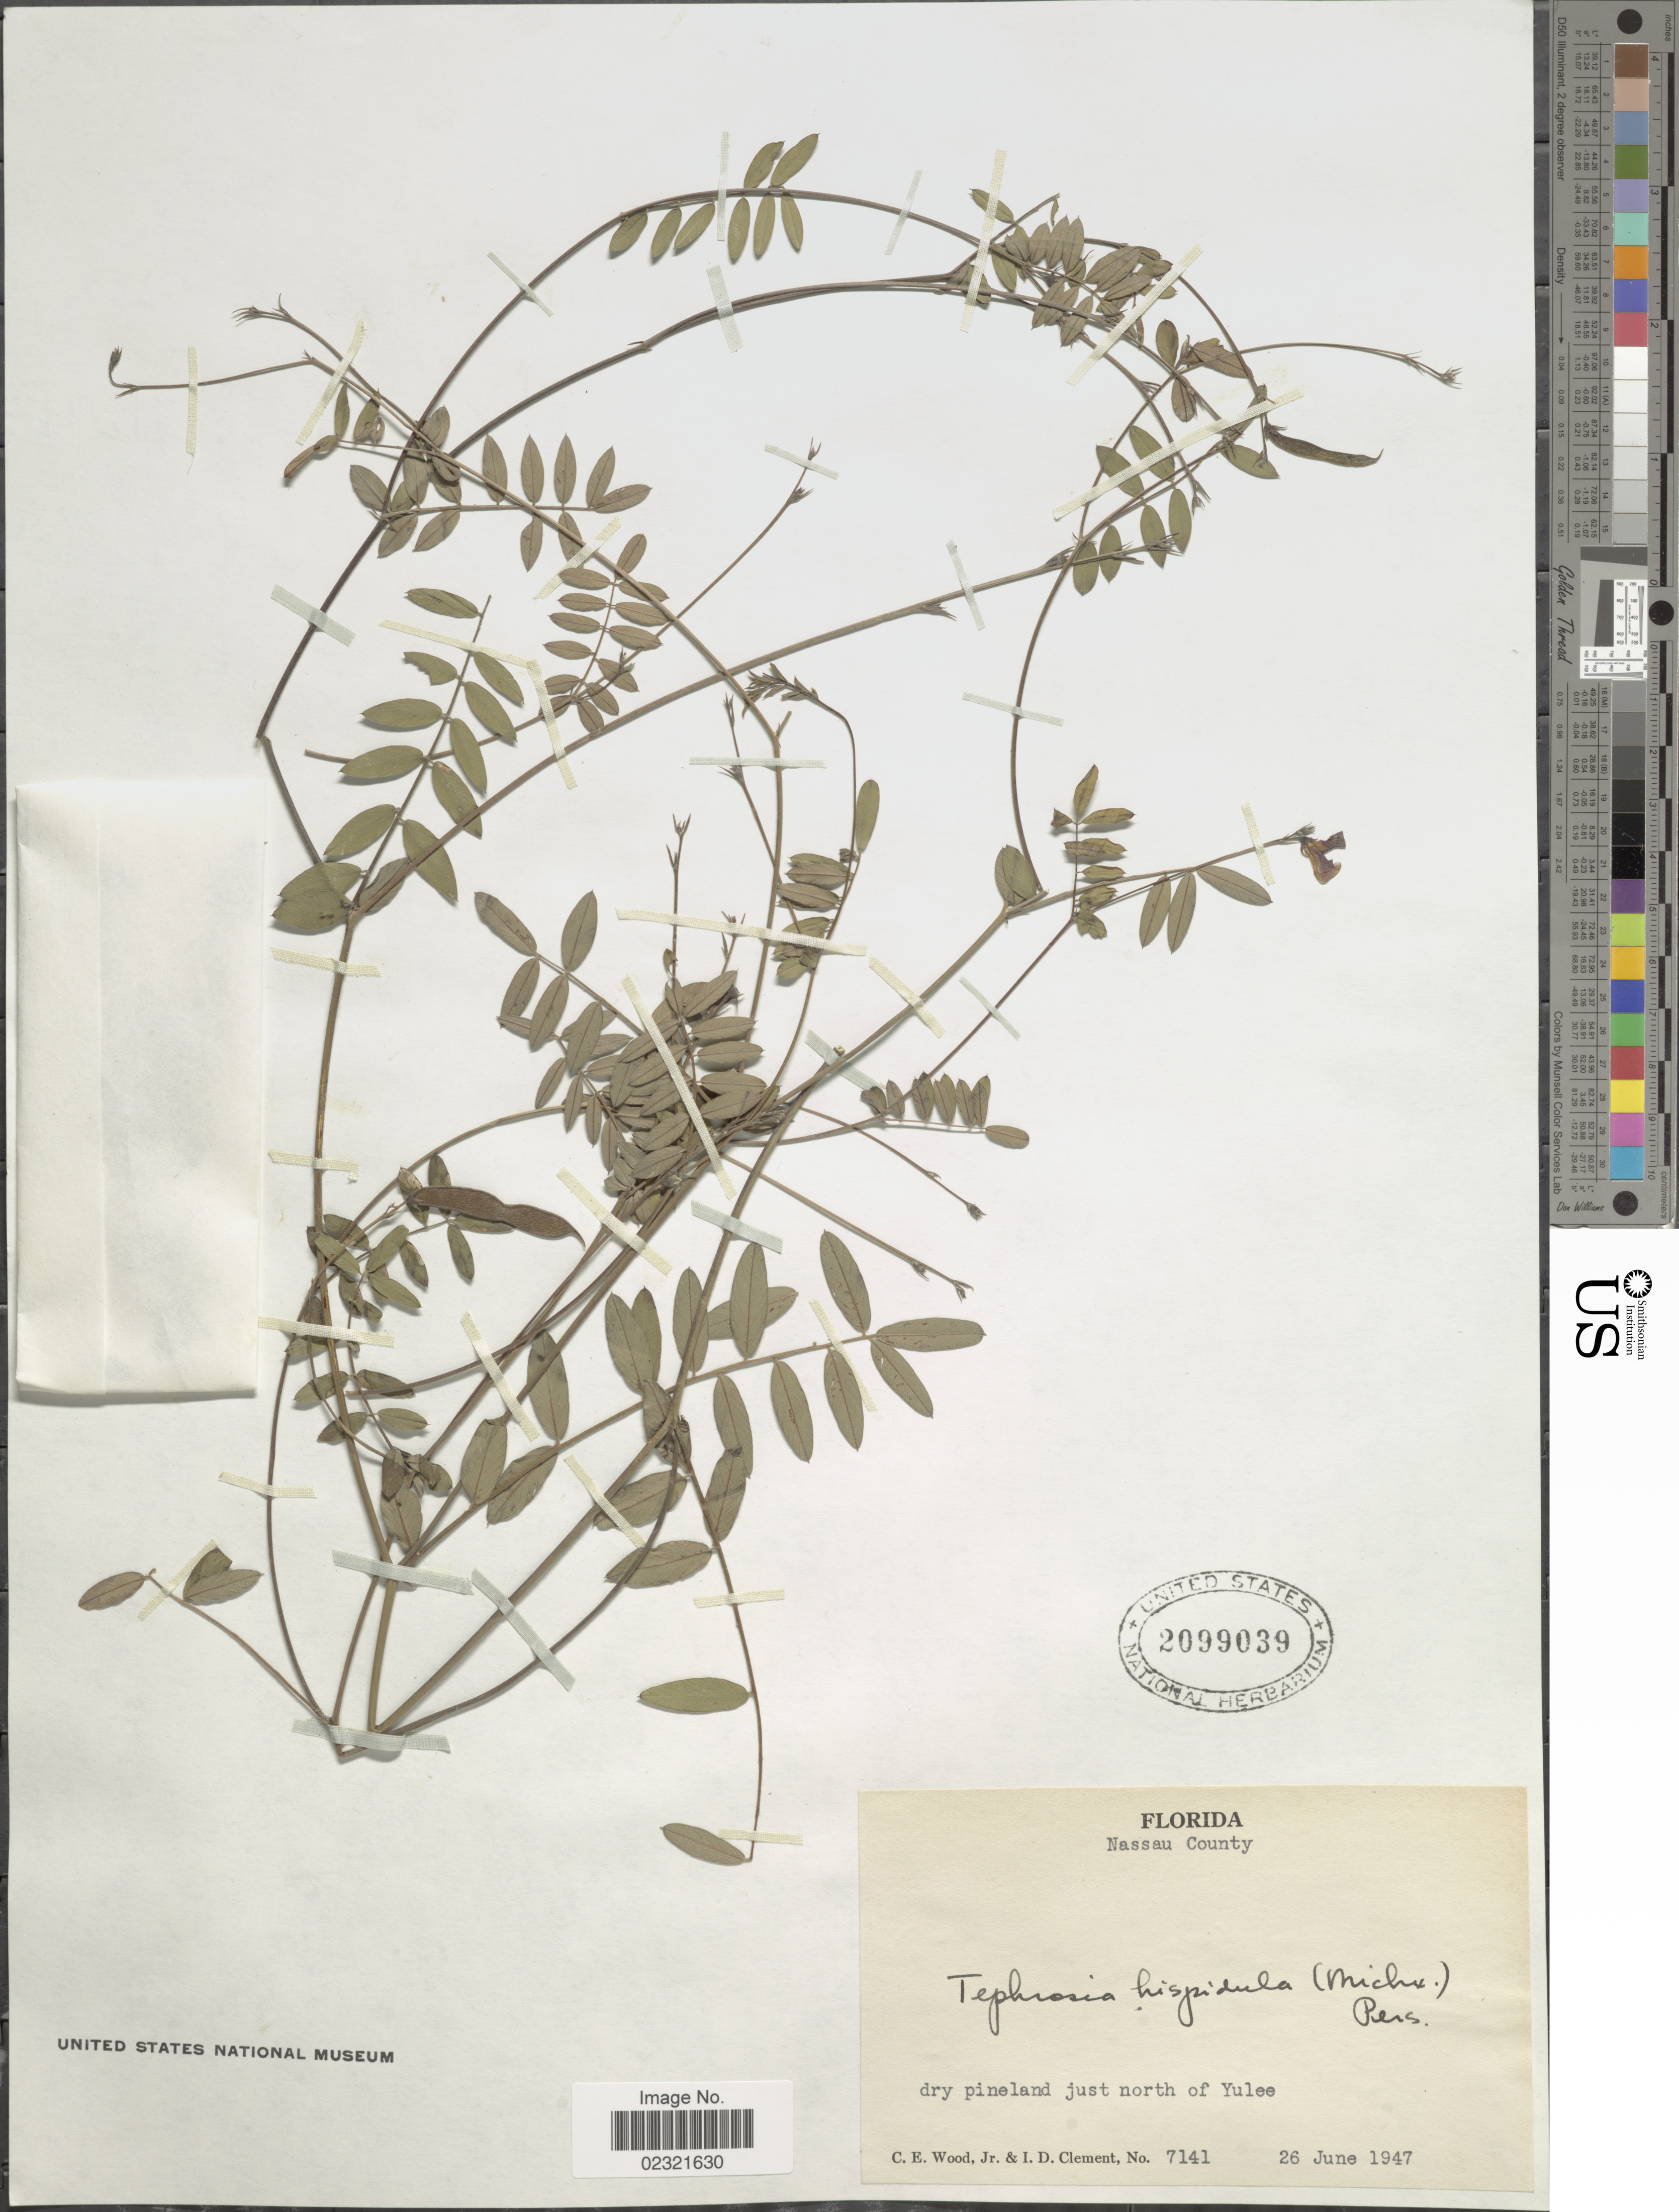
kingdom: Plantae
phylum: Tracheophyta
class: Magnoliopsida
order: Fabales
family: Fabaceae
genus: Tephrosia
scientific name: Tephrosia hispidula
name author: (Michx.) Pers.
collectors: C. Wood & I. Clement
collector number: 7141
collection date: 1947-06-26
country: United States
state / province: Florida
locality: Nassau County, dry pineland just north of Yulee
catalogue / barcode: US 2099039